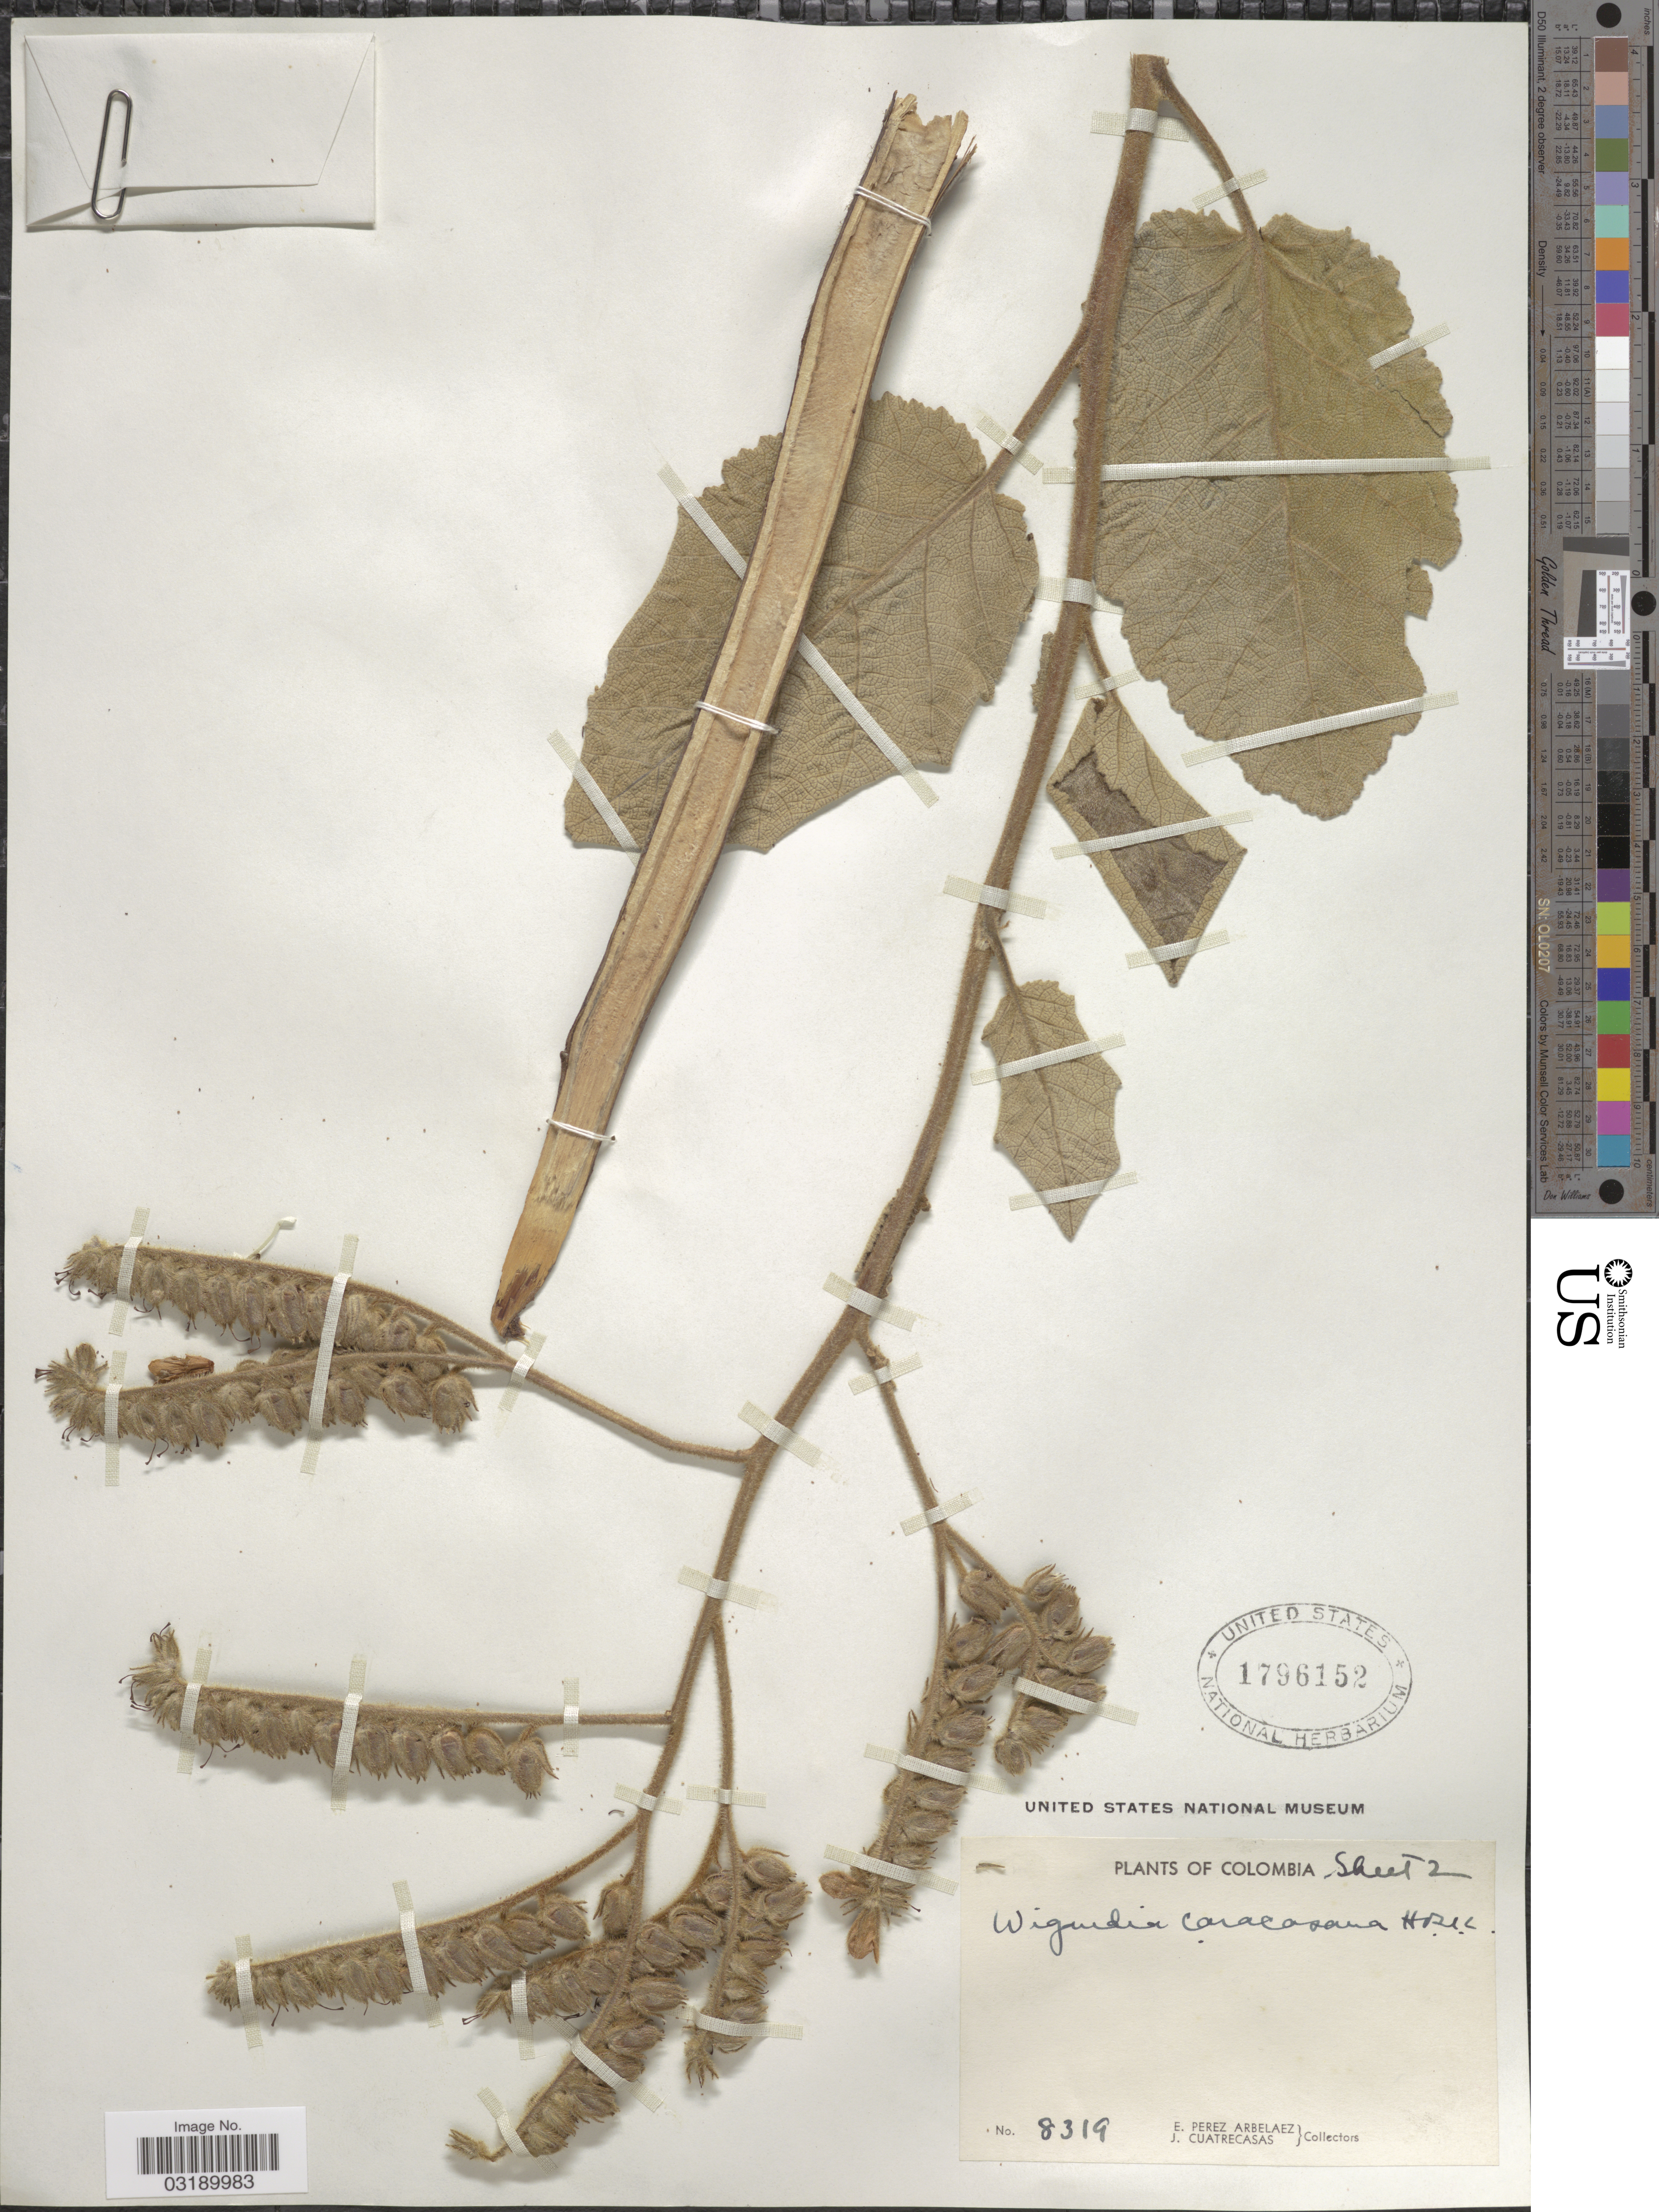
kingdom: Plantae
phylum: Tracheophyta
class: Magnoliopsida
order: Boraginales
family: Namaceae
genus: Wigandia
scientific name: Wigandia caracasana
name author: Kunth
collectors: E. Pérez Arbeláez & J. Cuatrecasas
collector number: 8319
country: Colombia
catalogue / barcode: US 1796152